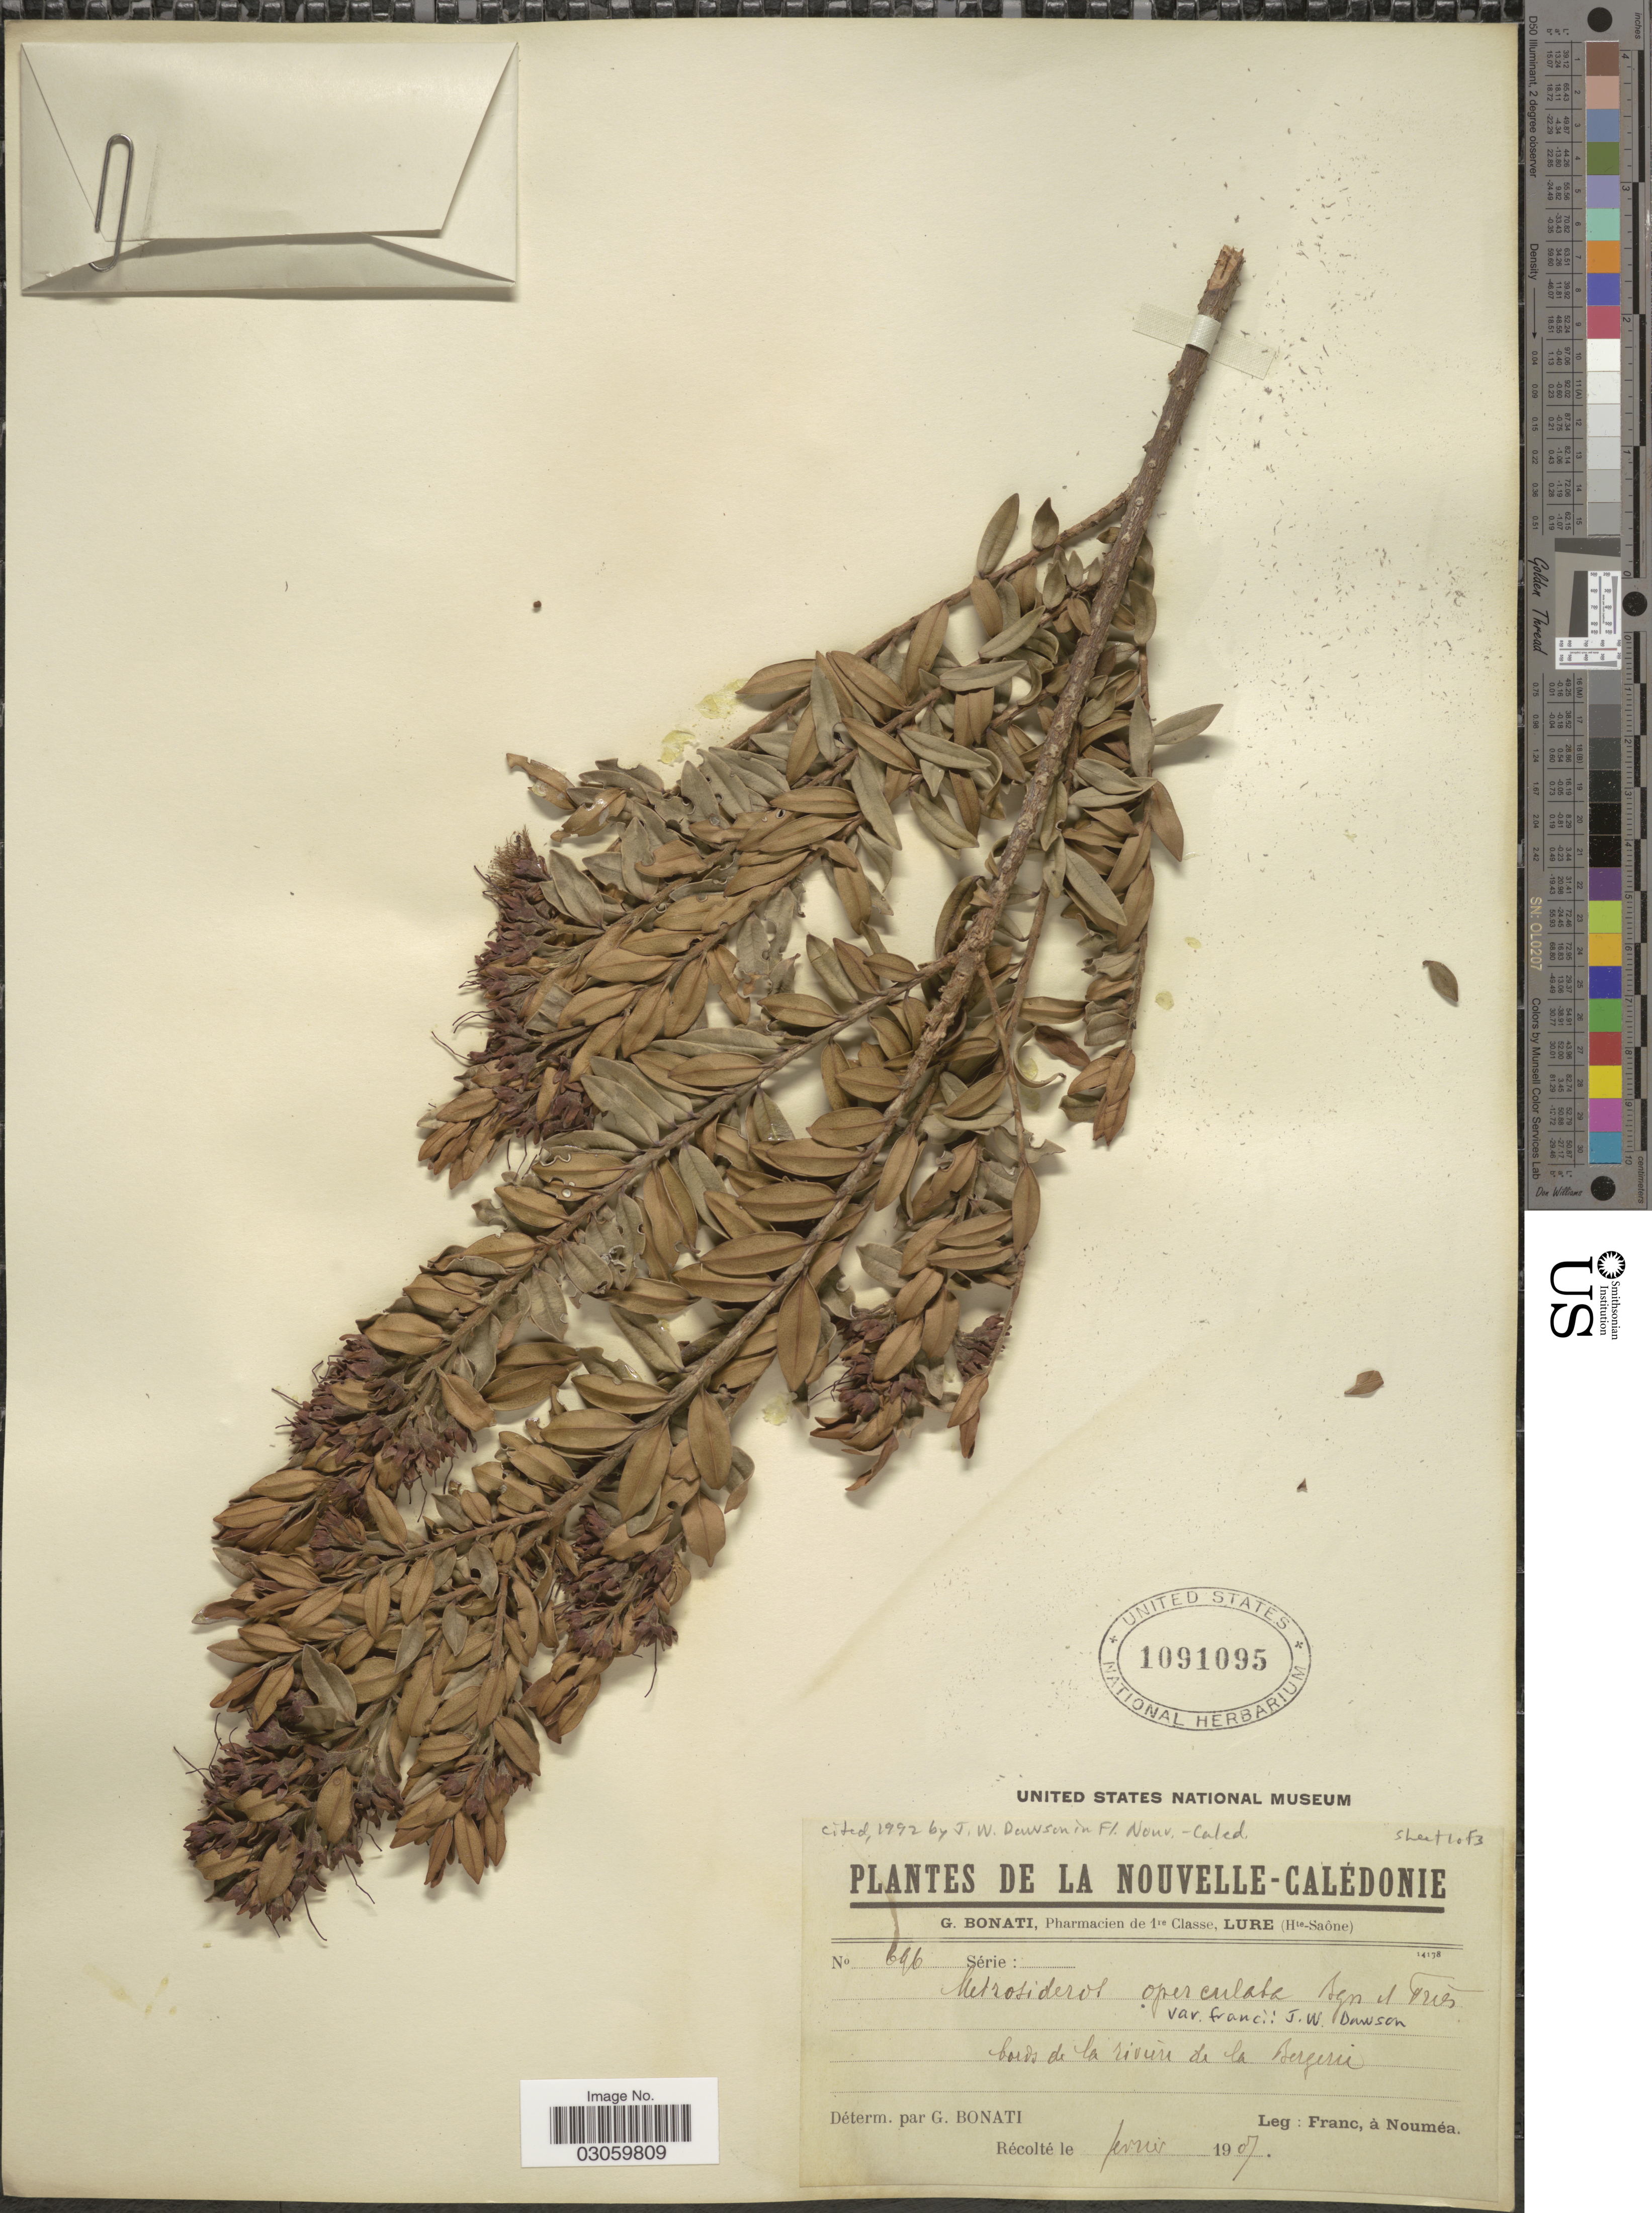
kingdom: Plantae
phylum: Tracheophyta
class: Magnoliopsida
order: Myrtales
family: Myrtaceae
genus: Metrosideros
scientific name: Metrosideros operculata var. francii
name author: J.W. Dawson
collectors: Franc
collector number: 696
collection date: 1907-02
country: New Caledonia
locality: Nouvelle-Caledonie. Bords de la rivière de la Bergerie. Nouméa.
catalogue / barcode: US 1091095